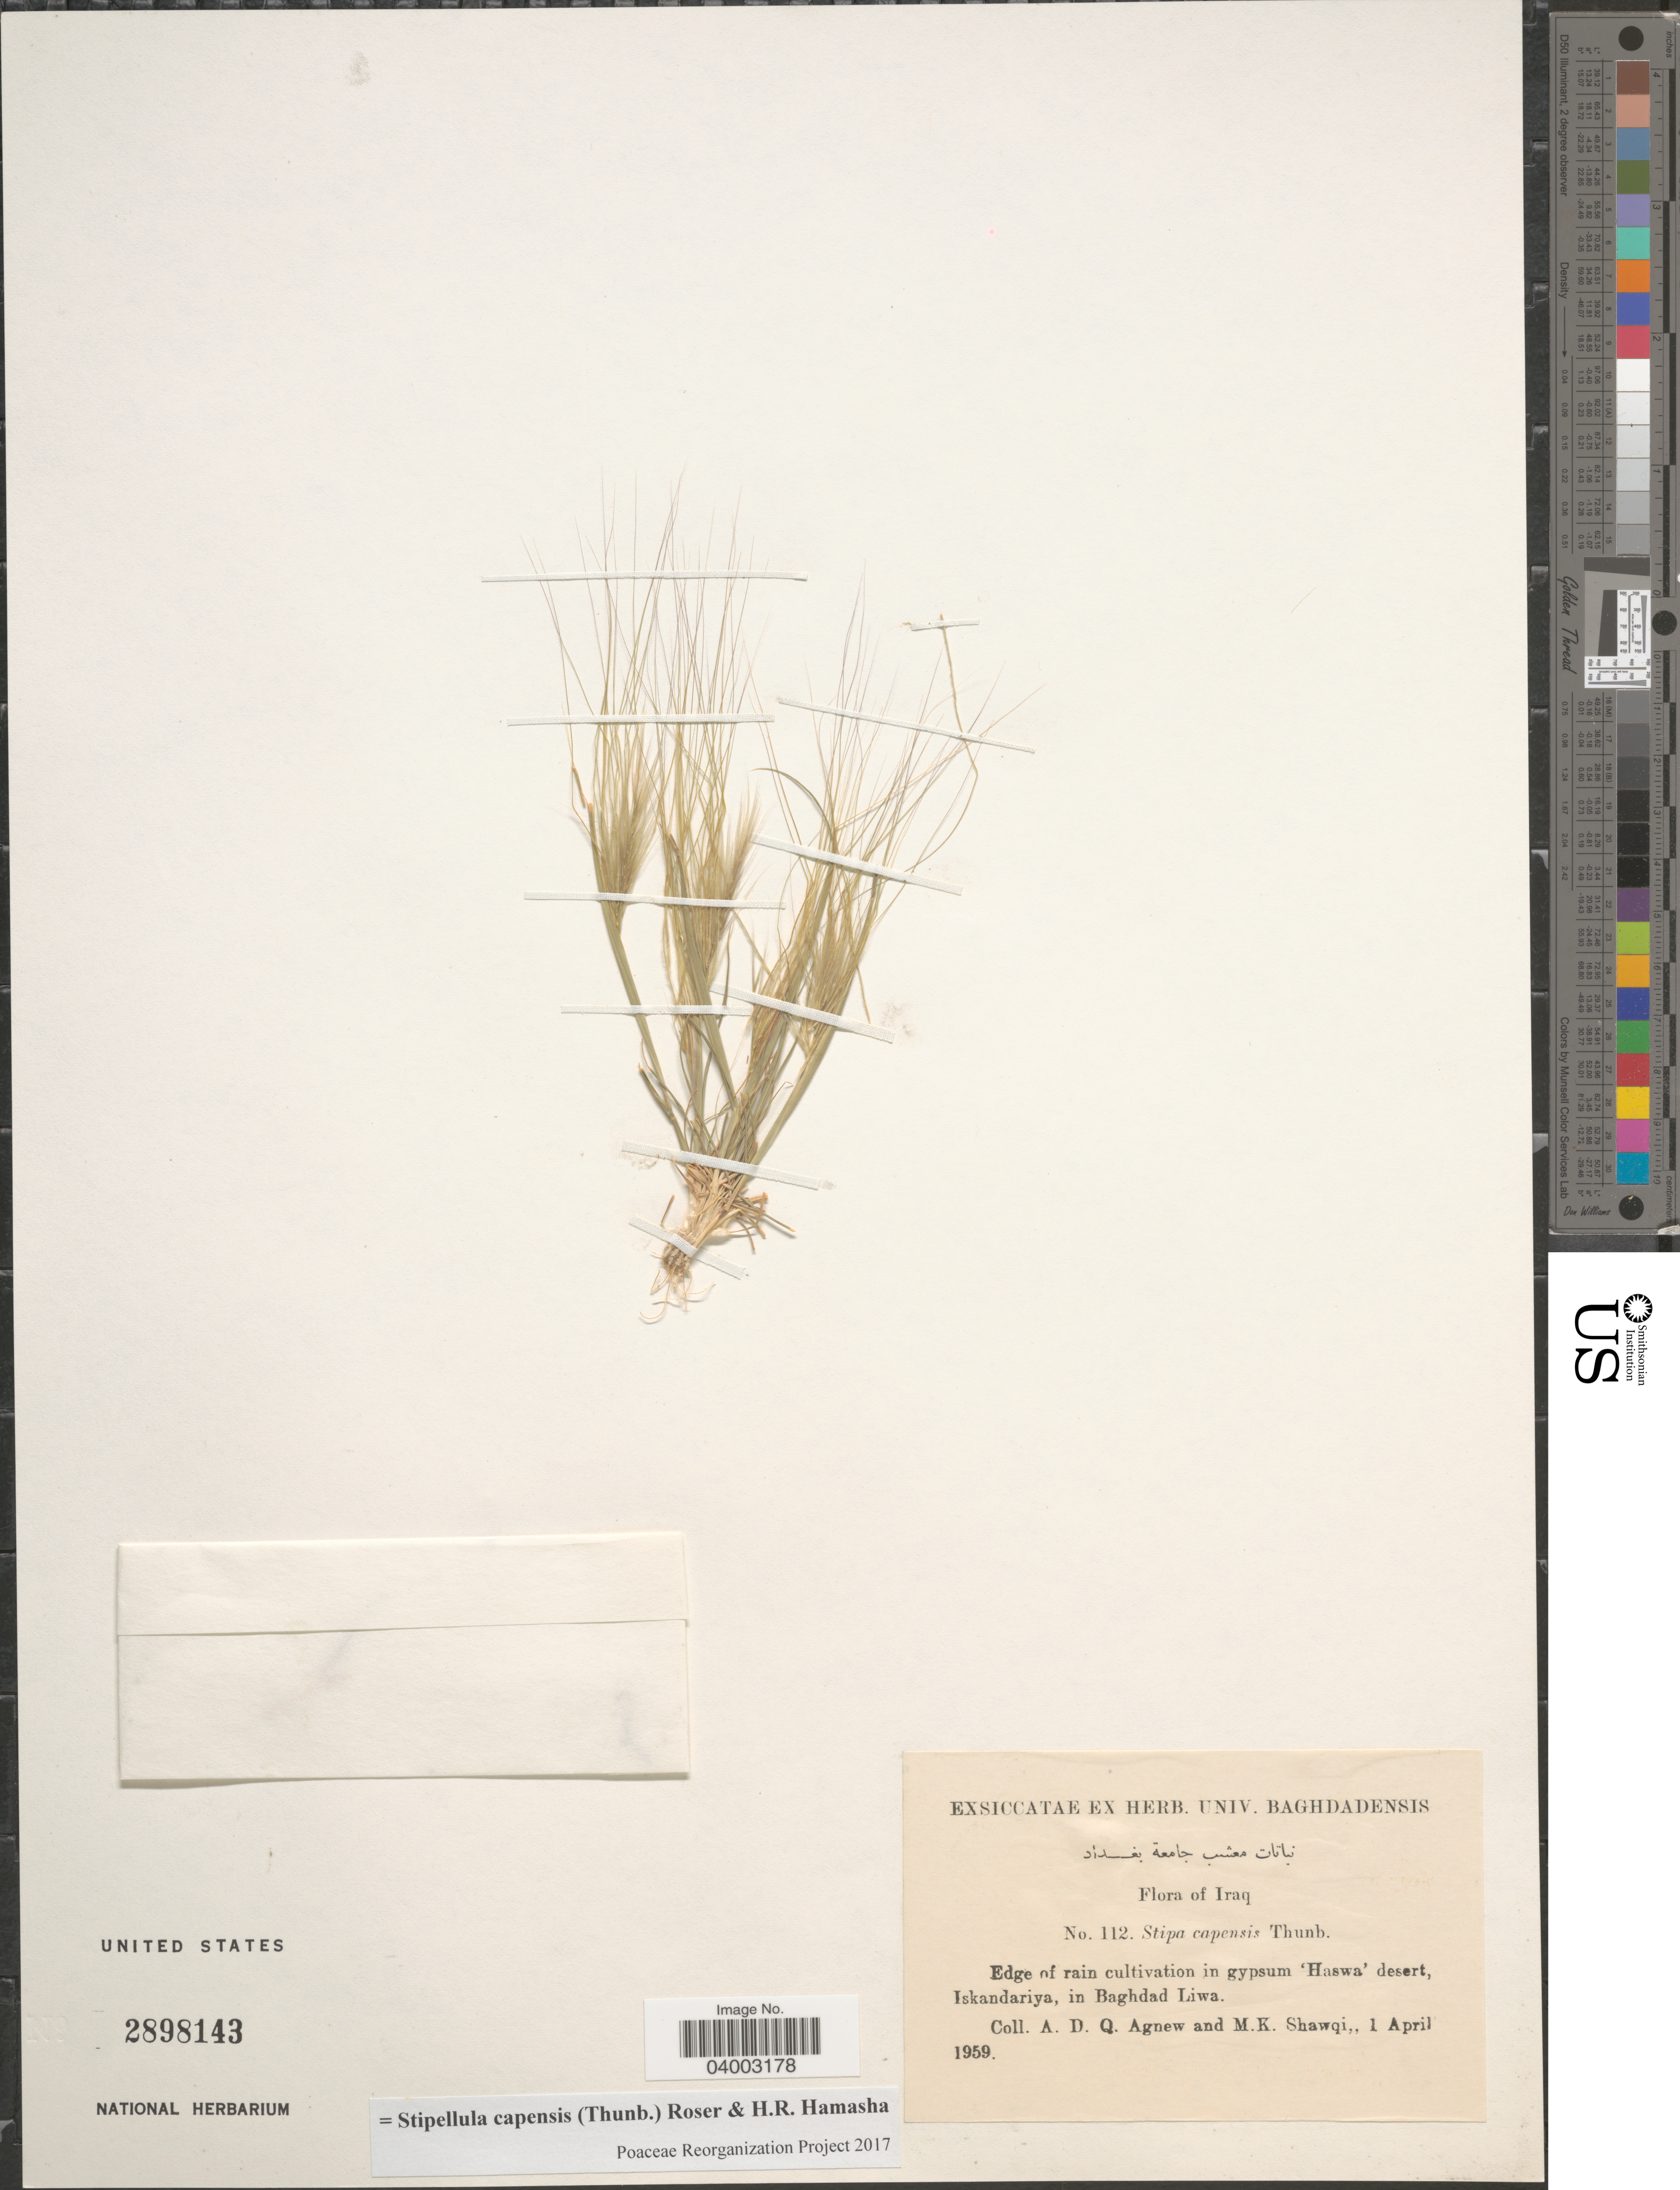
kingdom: Plantae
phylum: Tracheophyta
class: Liliopsida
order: Poales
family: Poaceae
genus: Stipellula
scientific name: Stipellula capensis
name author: (Thunb.) Röser & H. R. Hamasha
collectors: A. D. Agnew & M. Shawqi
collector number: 112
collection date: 1959-04-01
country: Iraq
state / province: Baghdad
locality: Edge of rain cultivation in gypsum 'Haswa' desert, Iskandariya, in Baghdad Liwa.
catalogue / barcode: US 2898143